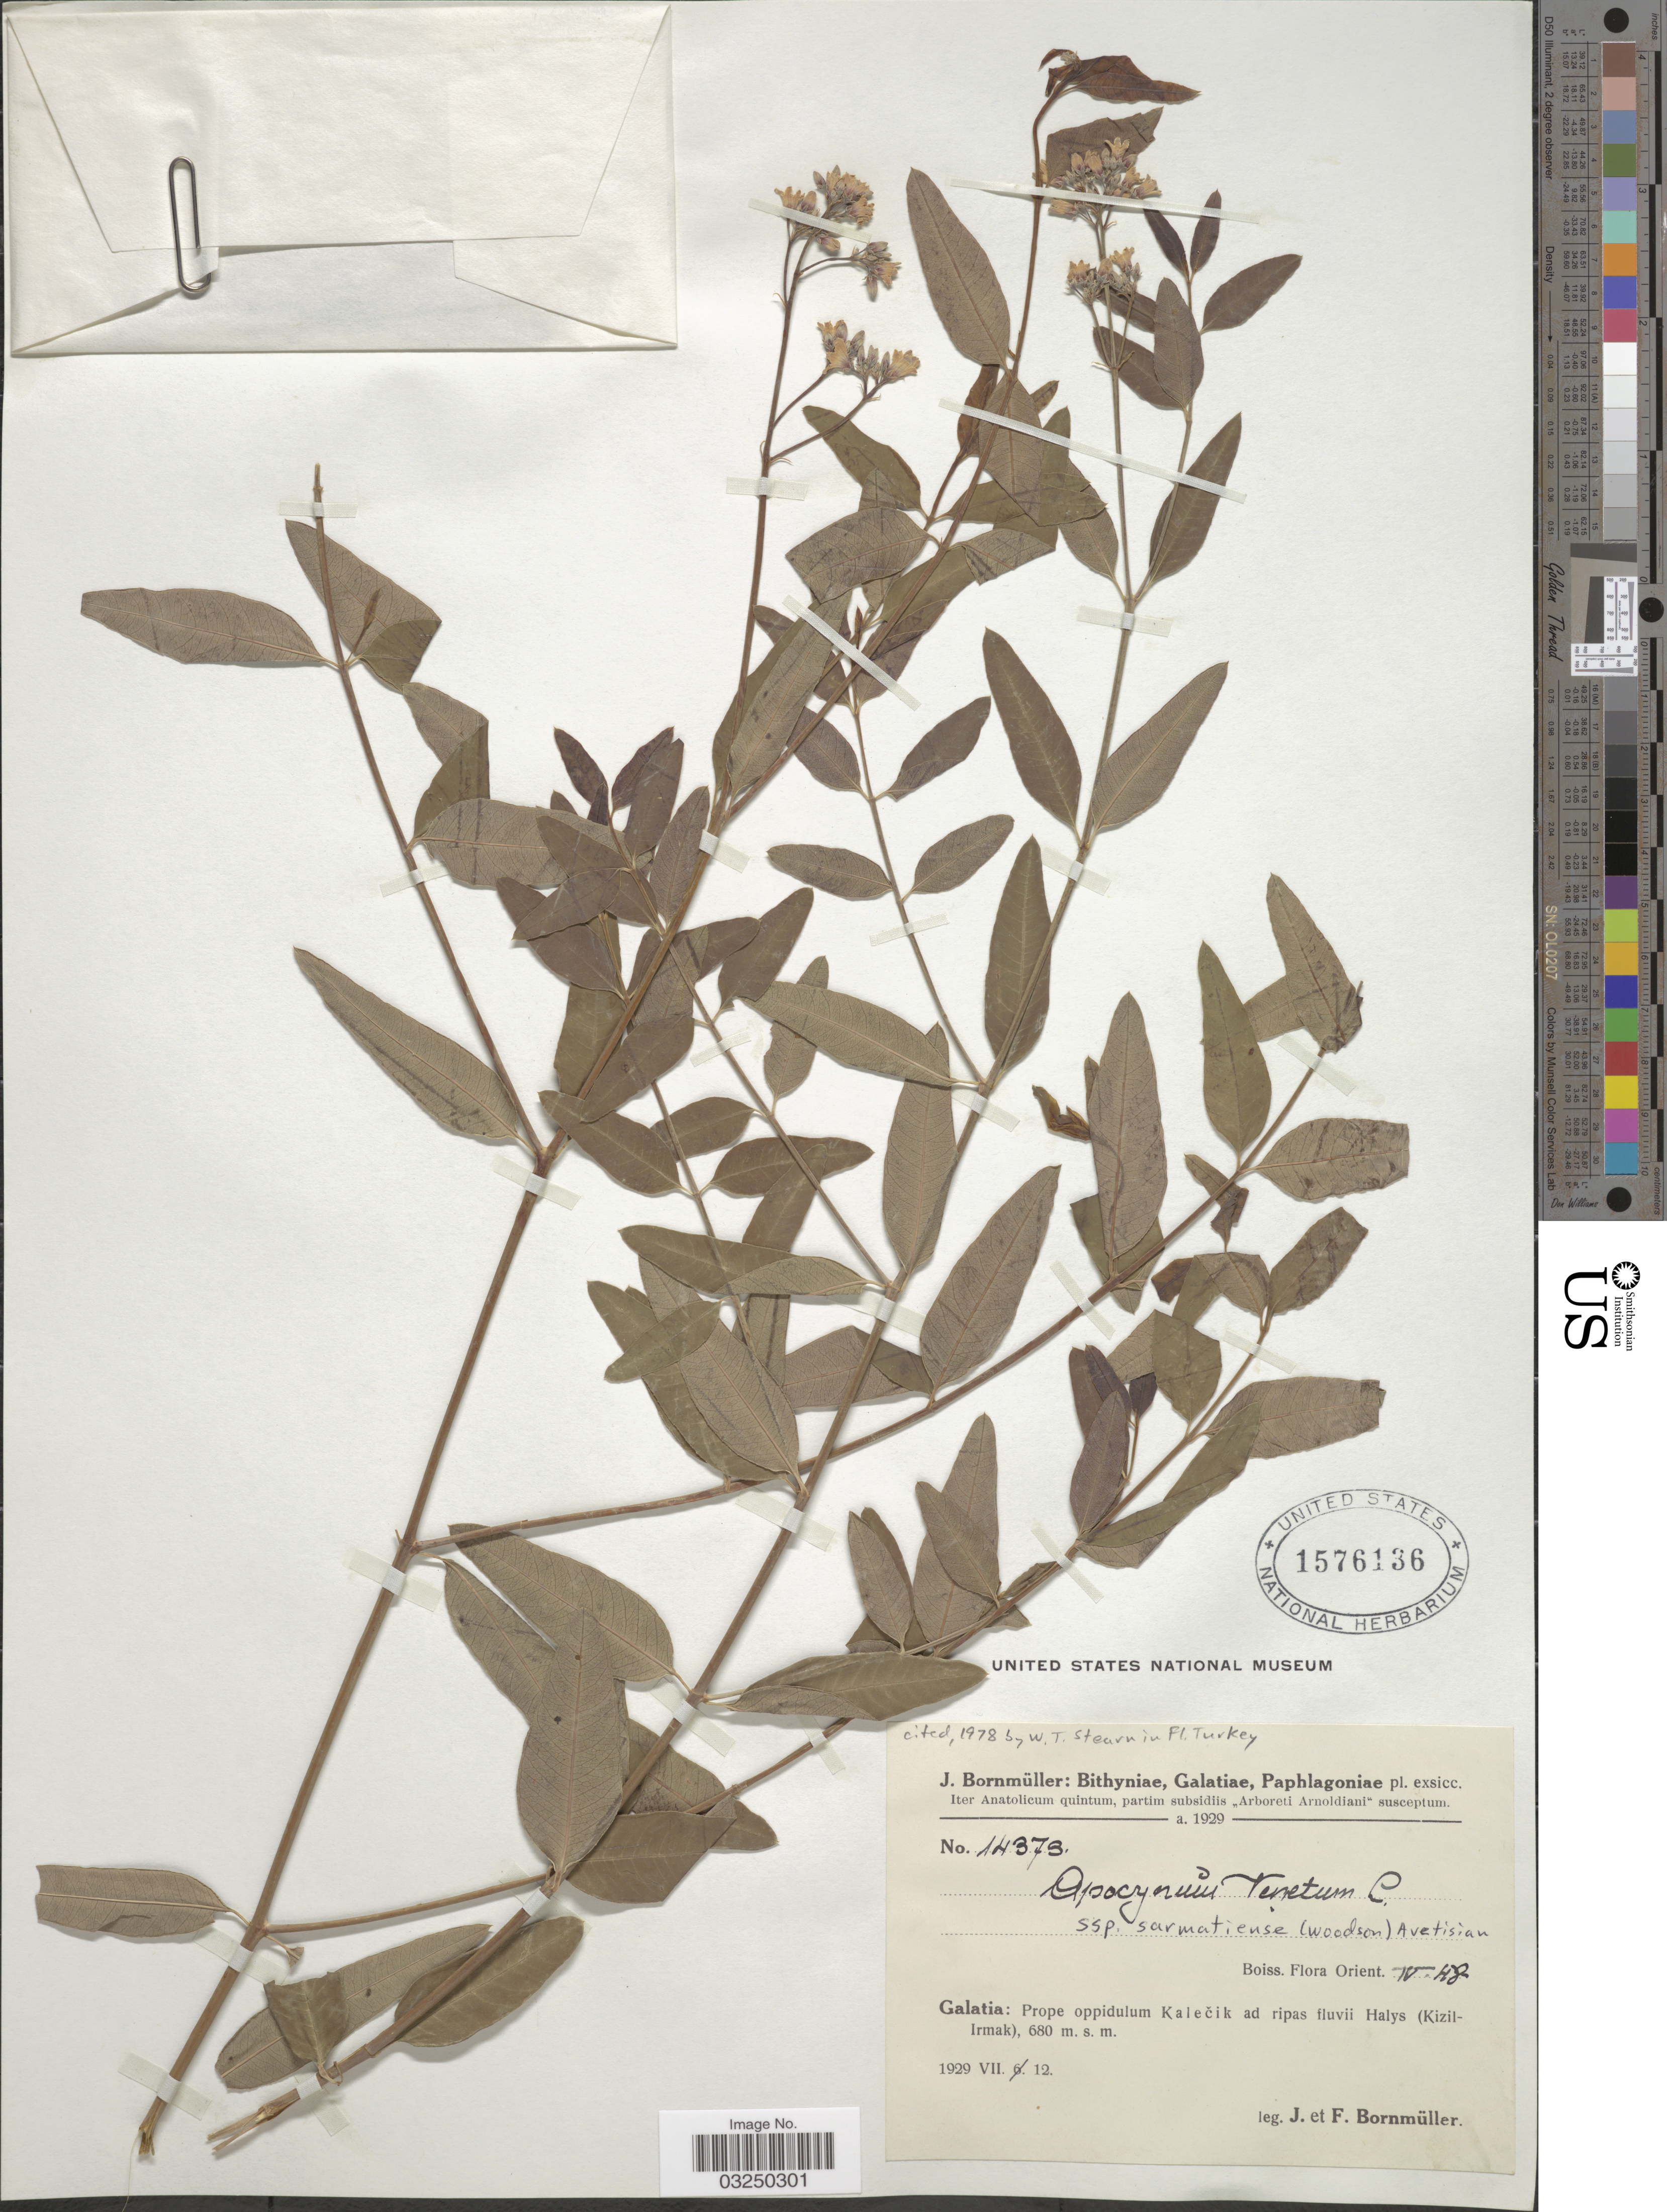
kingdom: Plantae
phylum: Tracheophyta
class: Magnoliopsida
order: Gentianales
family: Apocynaceae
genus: Apocynum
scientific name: Apocynum venetum subsp. sarmatiense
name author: (Woodson) ined.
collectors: J. Bornmüller & F. Bornmüller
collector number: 14373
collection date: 1929-07-12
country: Turkey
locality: Galatia: Prope oppidulum Kalecik ad ripas fluvii Halys (Kizil-Irmak).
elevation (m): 680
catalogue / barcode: US 1576136